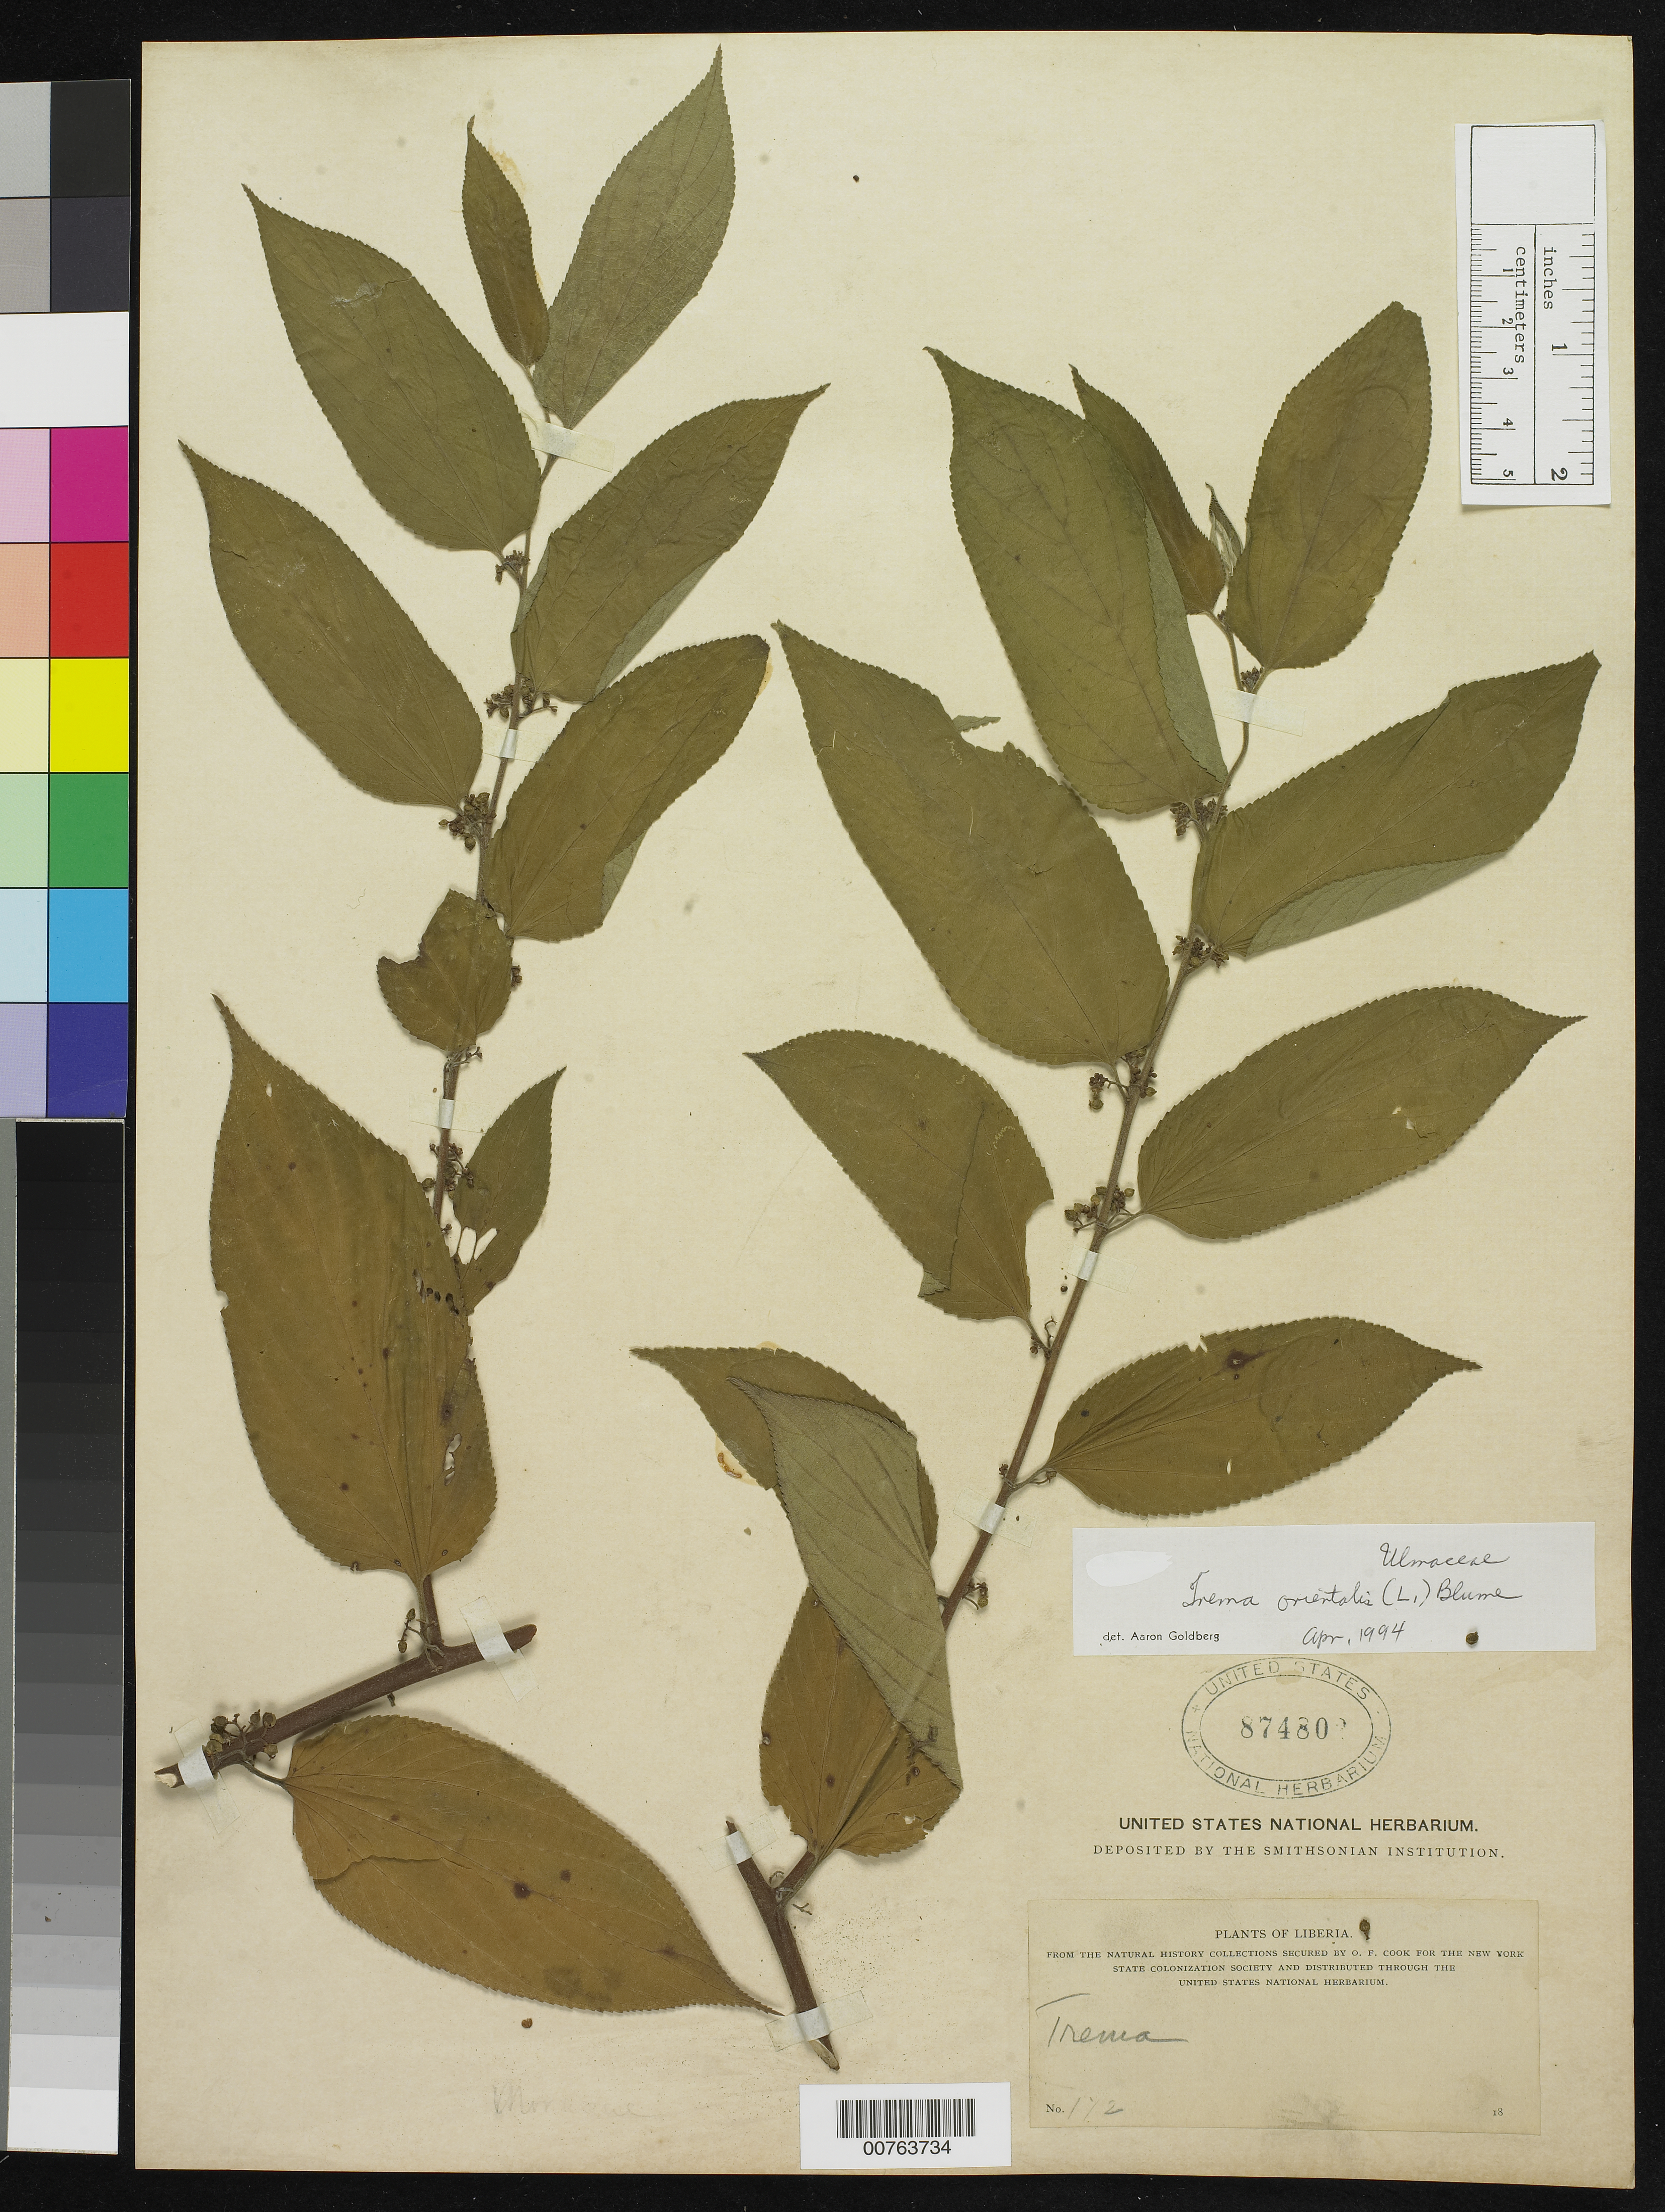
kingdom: Plantae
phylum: Tracheophyta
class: Magnoliopsida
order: Rosales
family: Cannabaceae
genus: Trema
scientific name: Trema orientale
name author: (L.) Blume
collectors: O. F. Cook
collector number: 172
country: Liberia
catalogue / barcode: US 87480